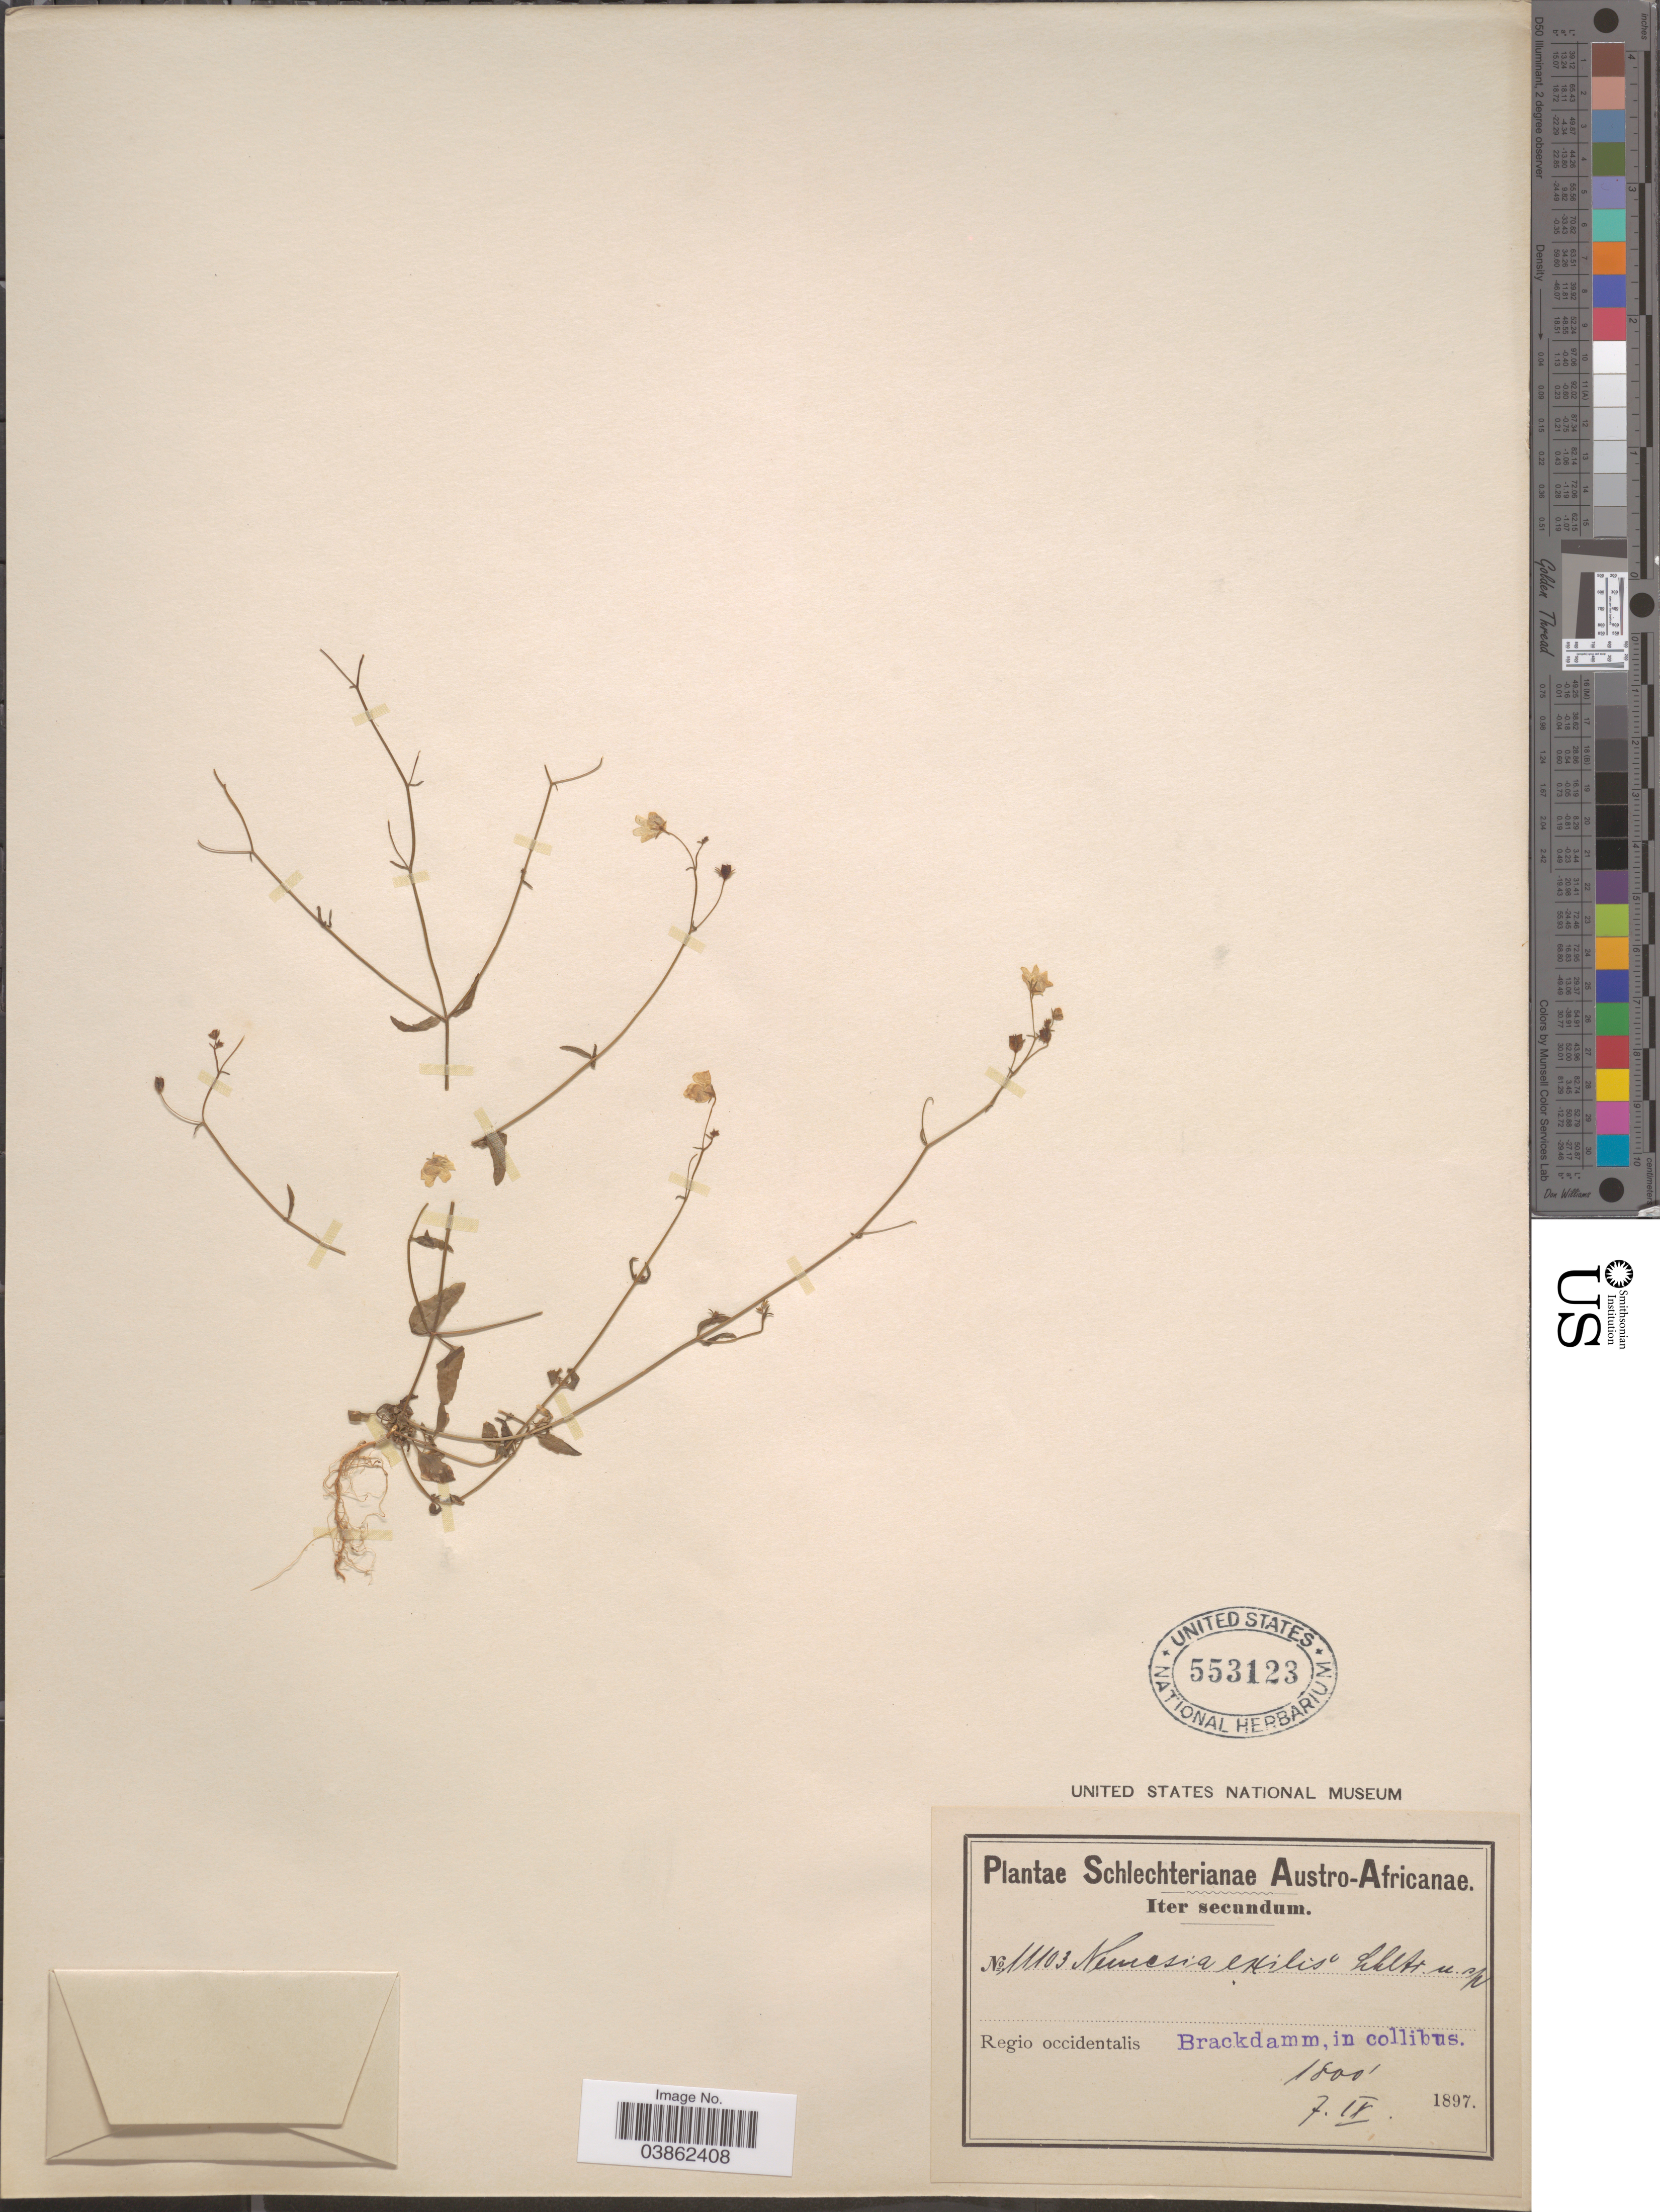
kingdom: Plantae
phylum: Tracheophyta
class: Magnoliopsida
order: Lamiales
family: Scrophulariaceae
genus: Nemesia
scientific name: Nemesia hemiptera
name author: K.E. Steiner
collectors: Schlechter, --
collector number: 11103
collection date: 1897-09-07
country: South Africa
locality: Austro-Africanae. Regio occidentalis. Brackdamm, in collibus.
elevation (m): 549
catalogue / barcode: US 553123